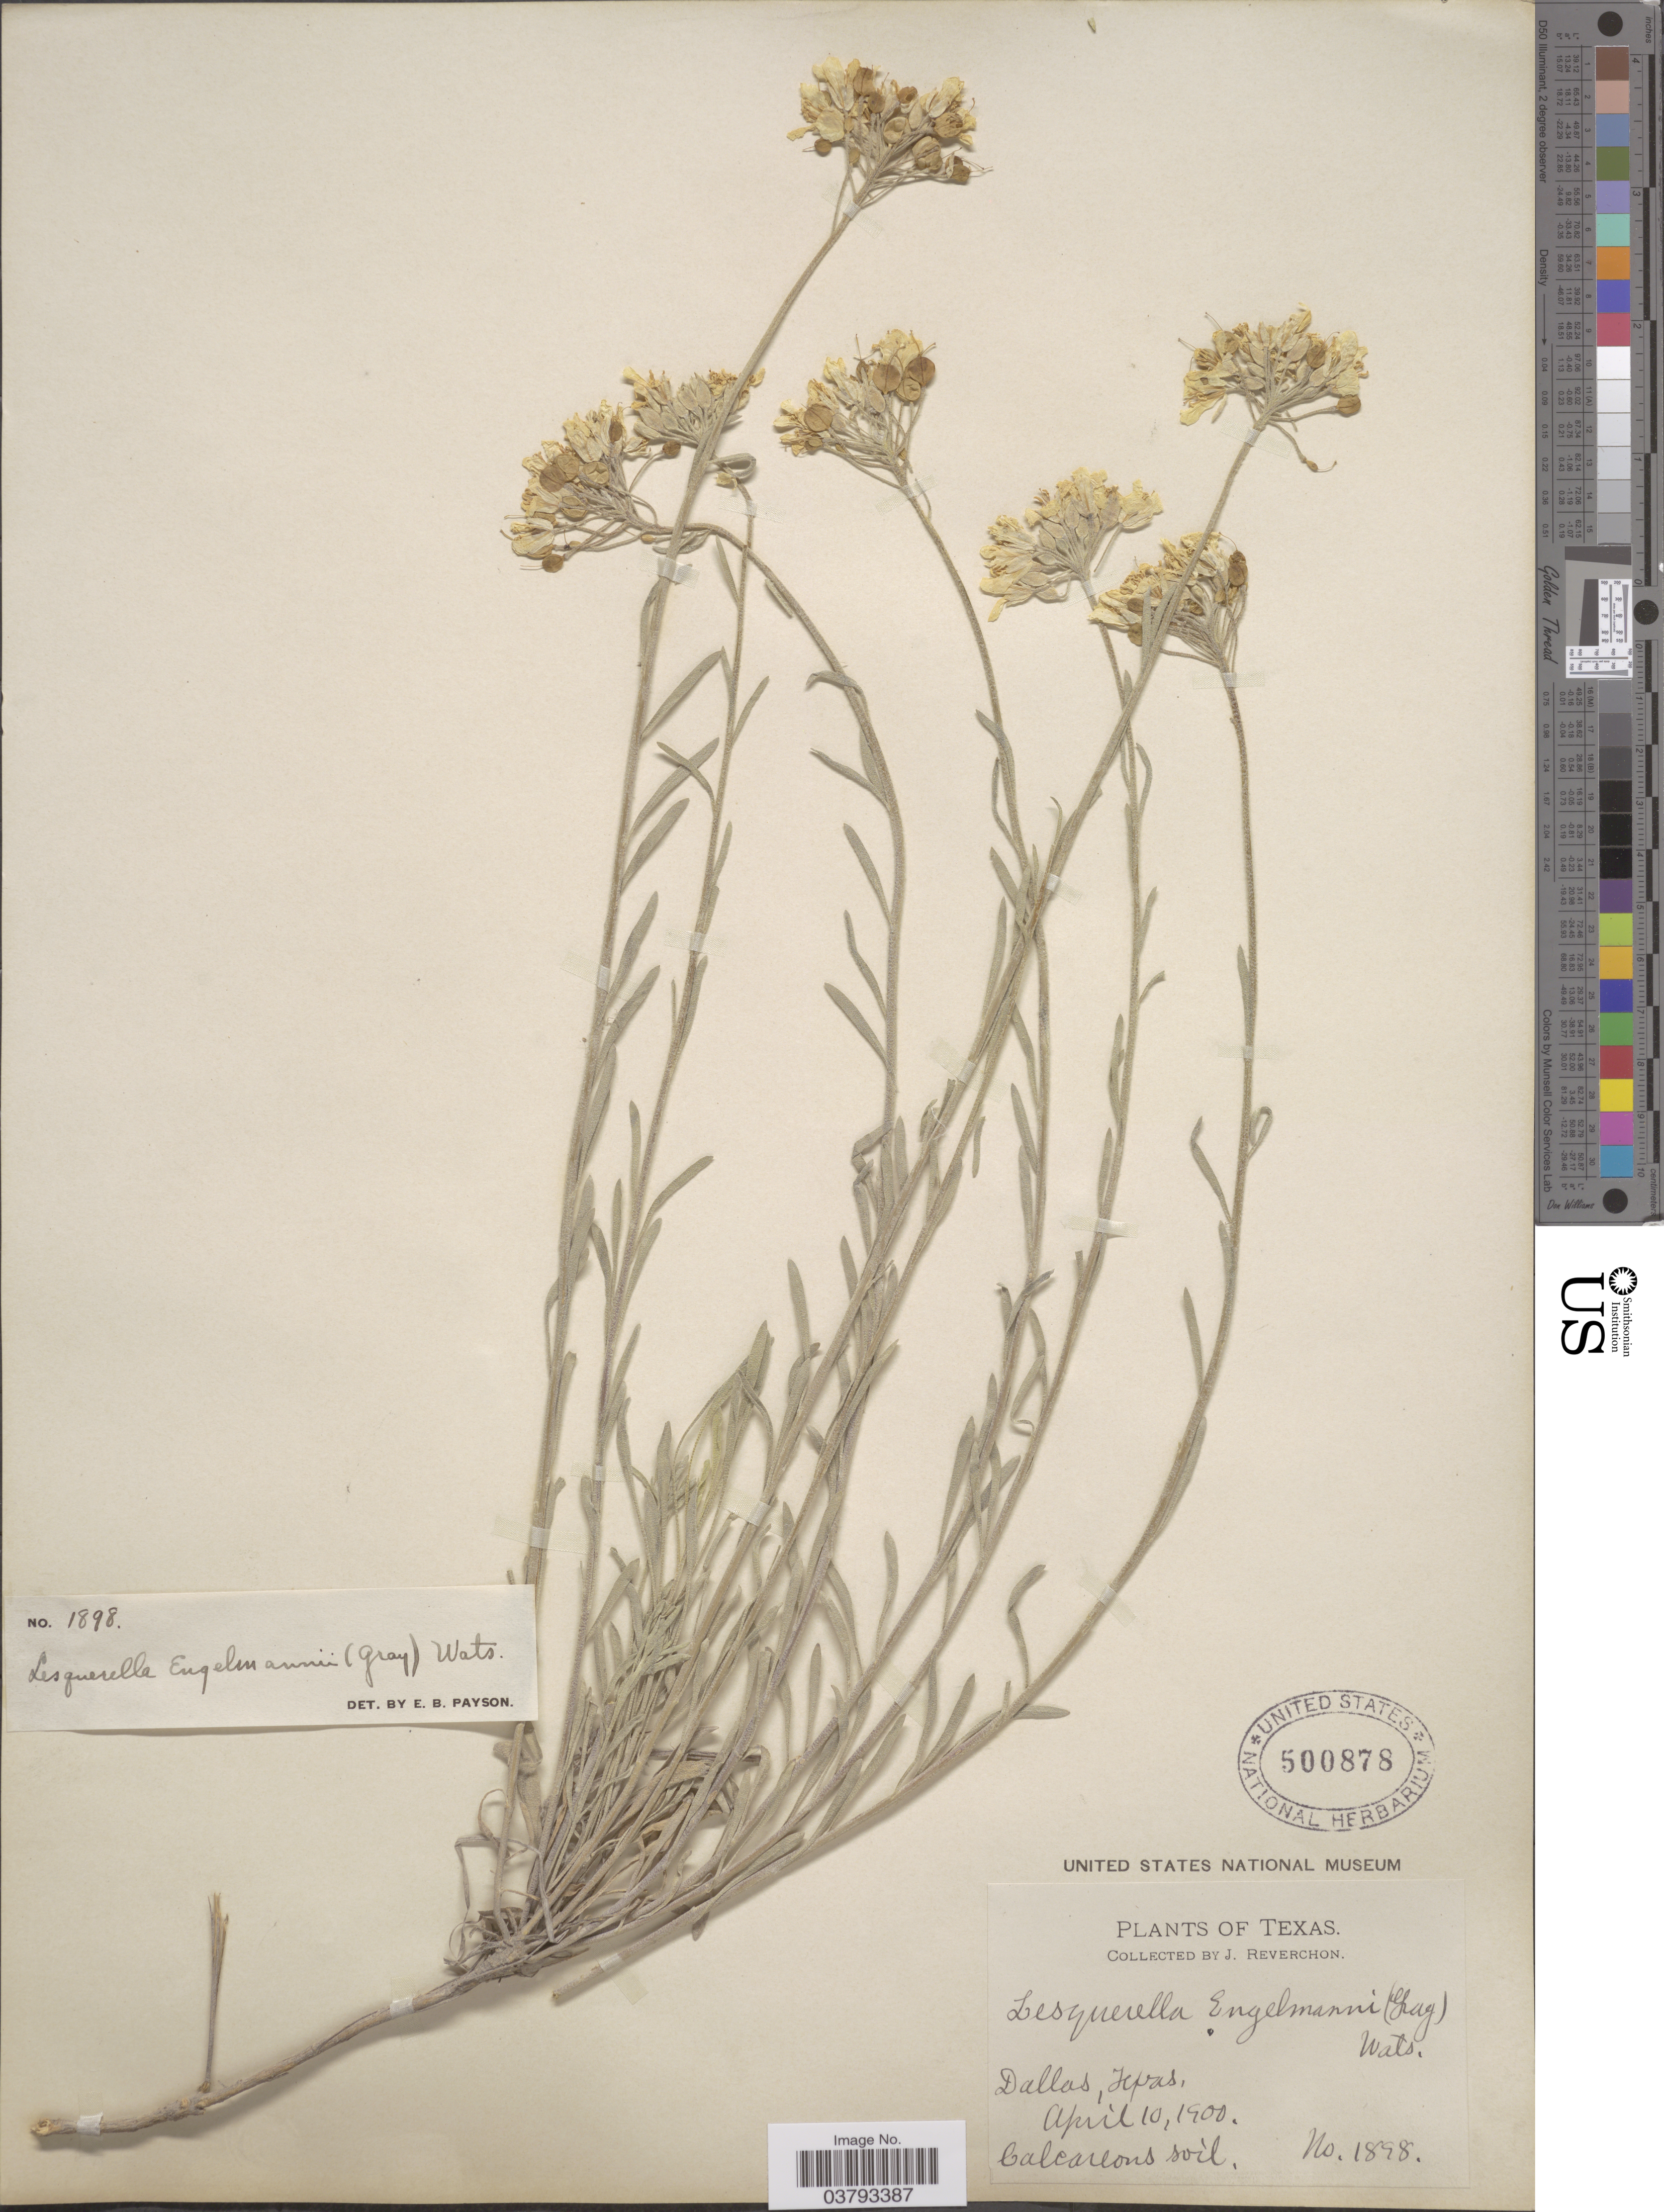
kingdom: Plantae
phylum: Tracheophyta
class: Magnoliopsida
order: Brassicales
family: Brassicaceae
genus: Lesquerella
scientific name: Lesquerella engelmannii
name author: (A. Gray) S. Watson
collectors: J. Reverchon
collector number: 1898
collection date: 1900-04-10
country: United States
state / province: Texas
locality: Dallas.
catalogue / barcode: US 500878